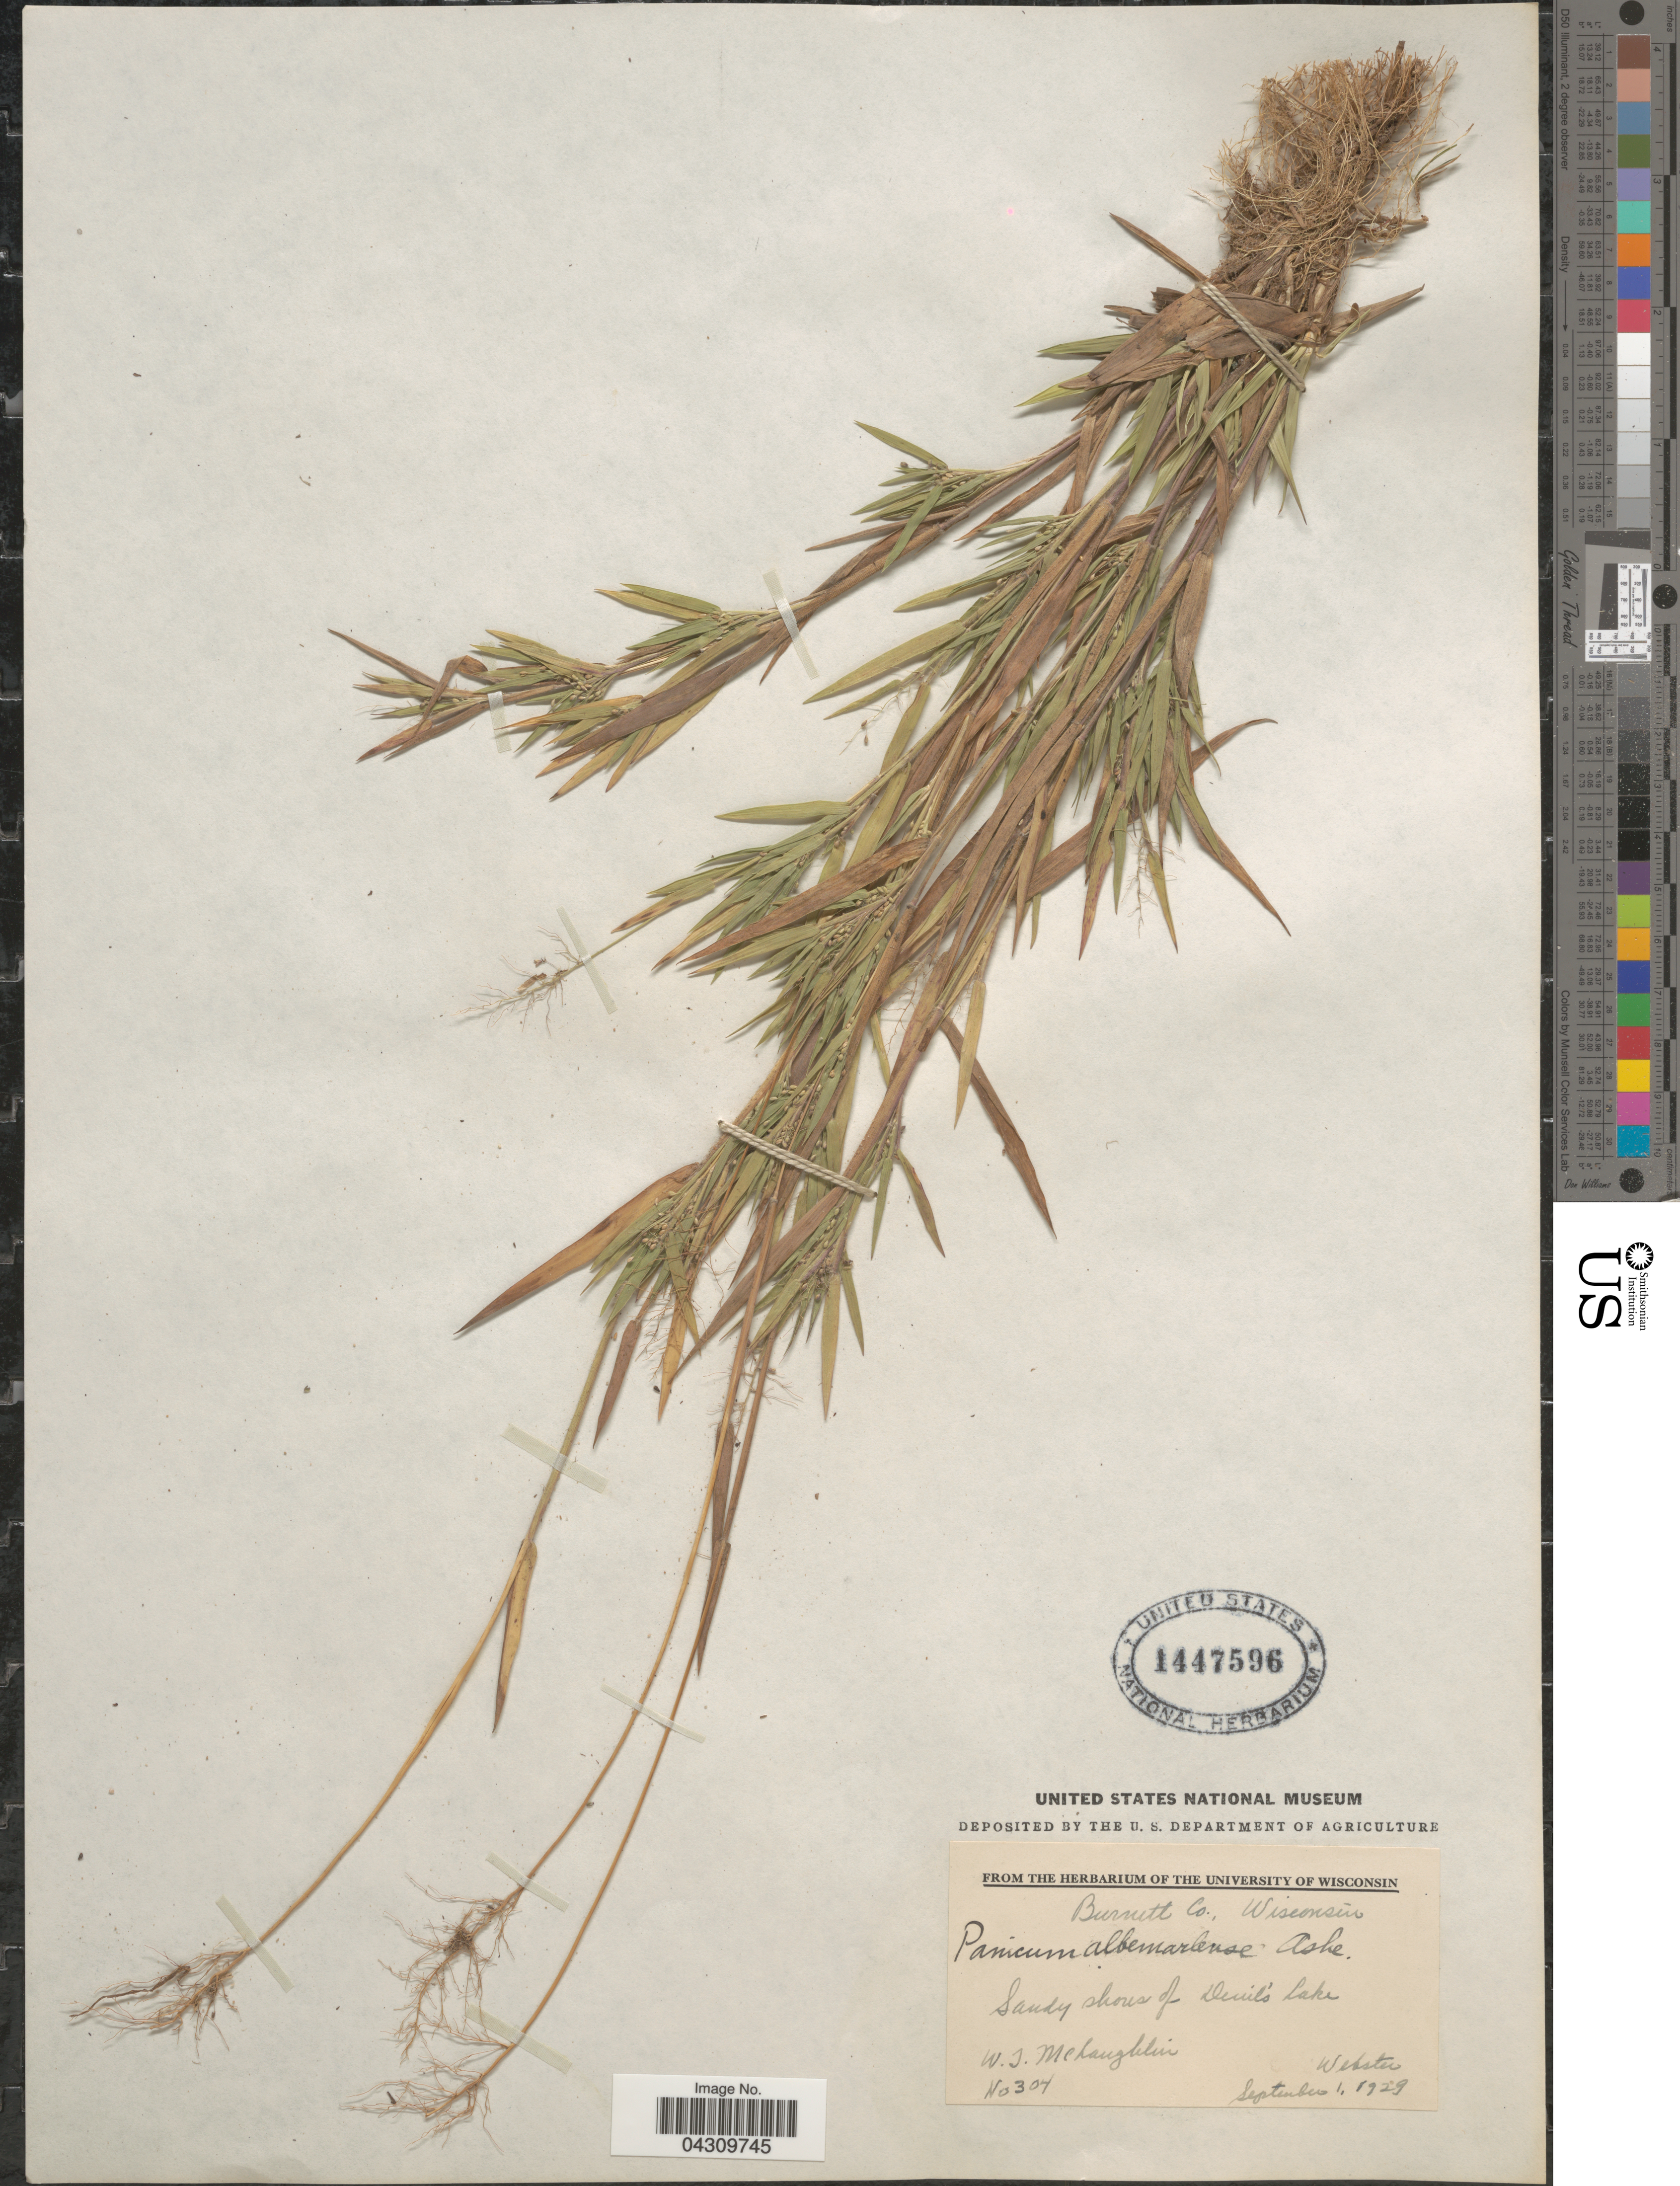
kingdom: Plantae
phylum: Tracheophyta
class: Liliopsida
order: Poales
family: Poaceae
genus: Dichanthelium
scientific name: Dichanthelium acuminatum var. acuminatum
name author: (Sw.) Gould & C.A. Clark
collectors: W. McLaughlin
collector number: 304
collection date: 1929-09-01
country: United States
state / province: Wisconsin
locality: Burnett Co. Sandy shores of Devil's Lake.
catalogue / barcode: US 1447596